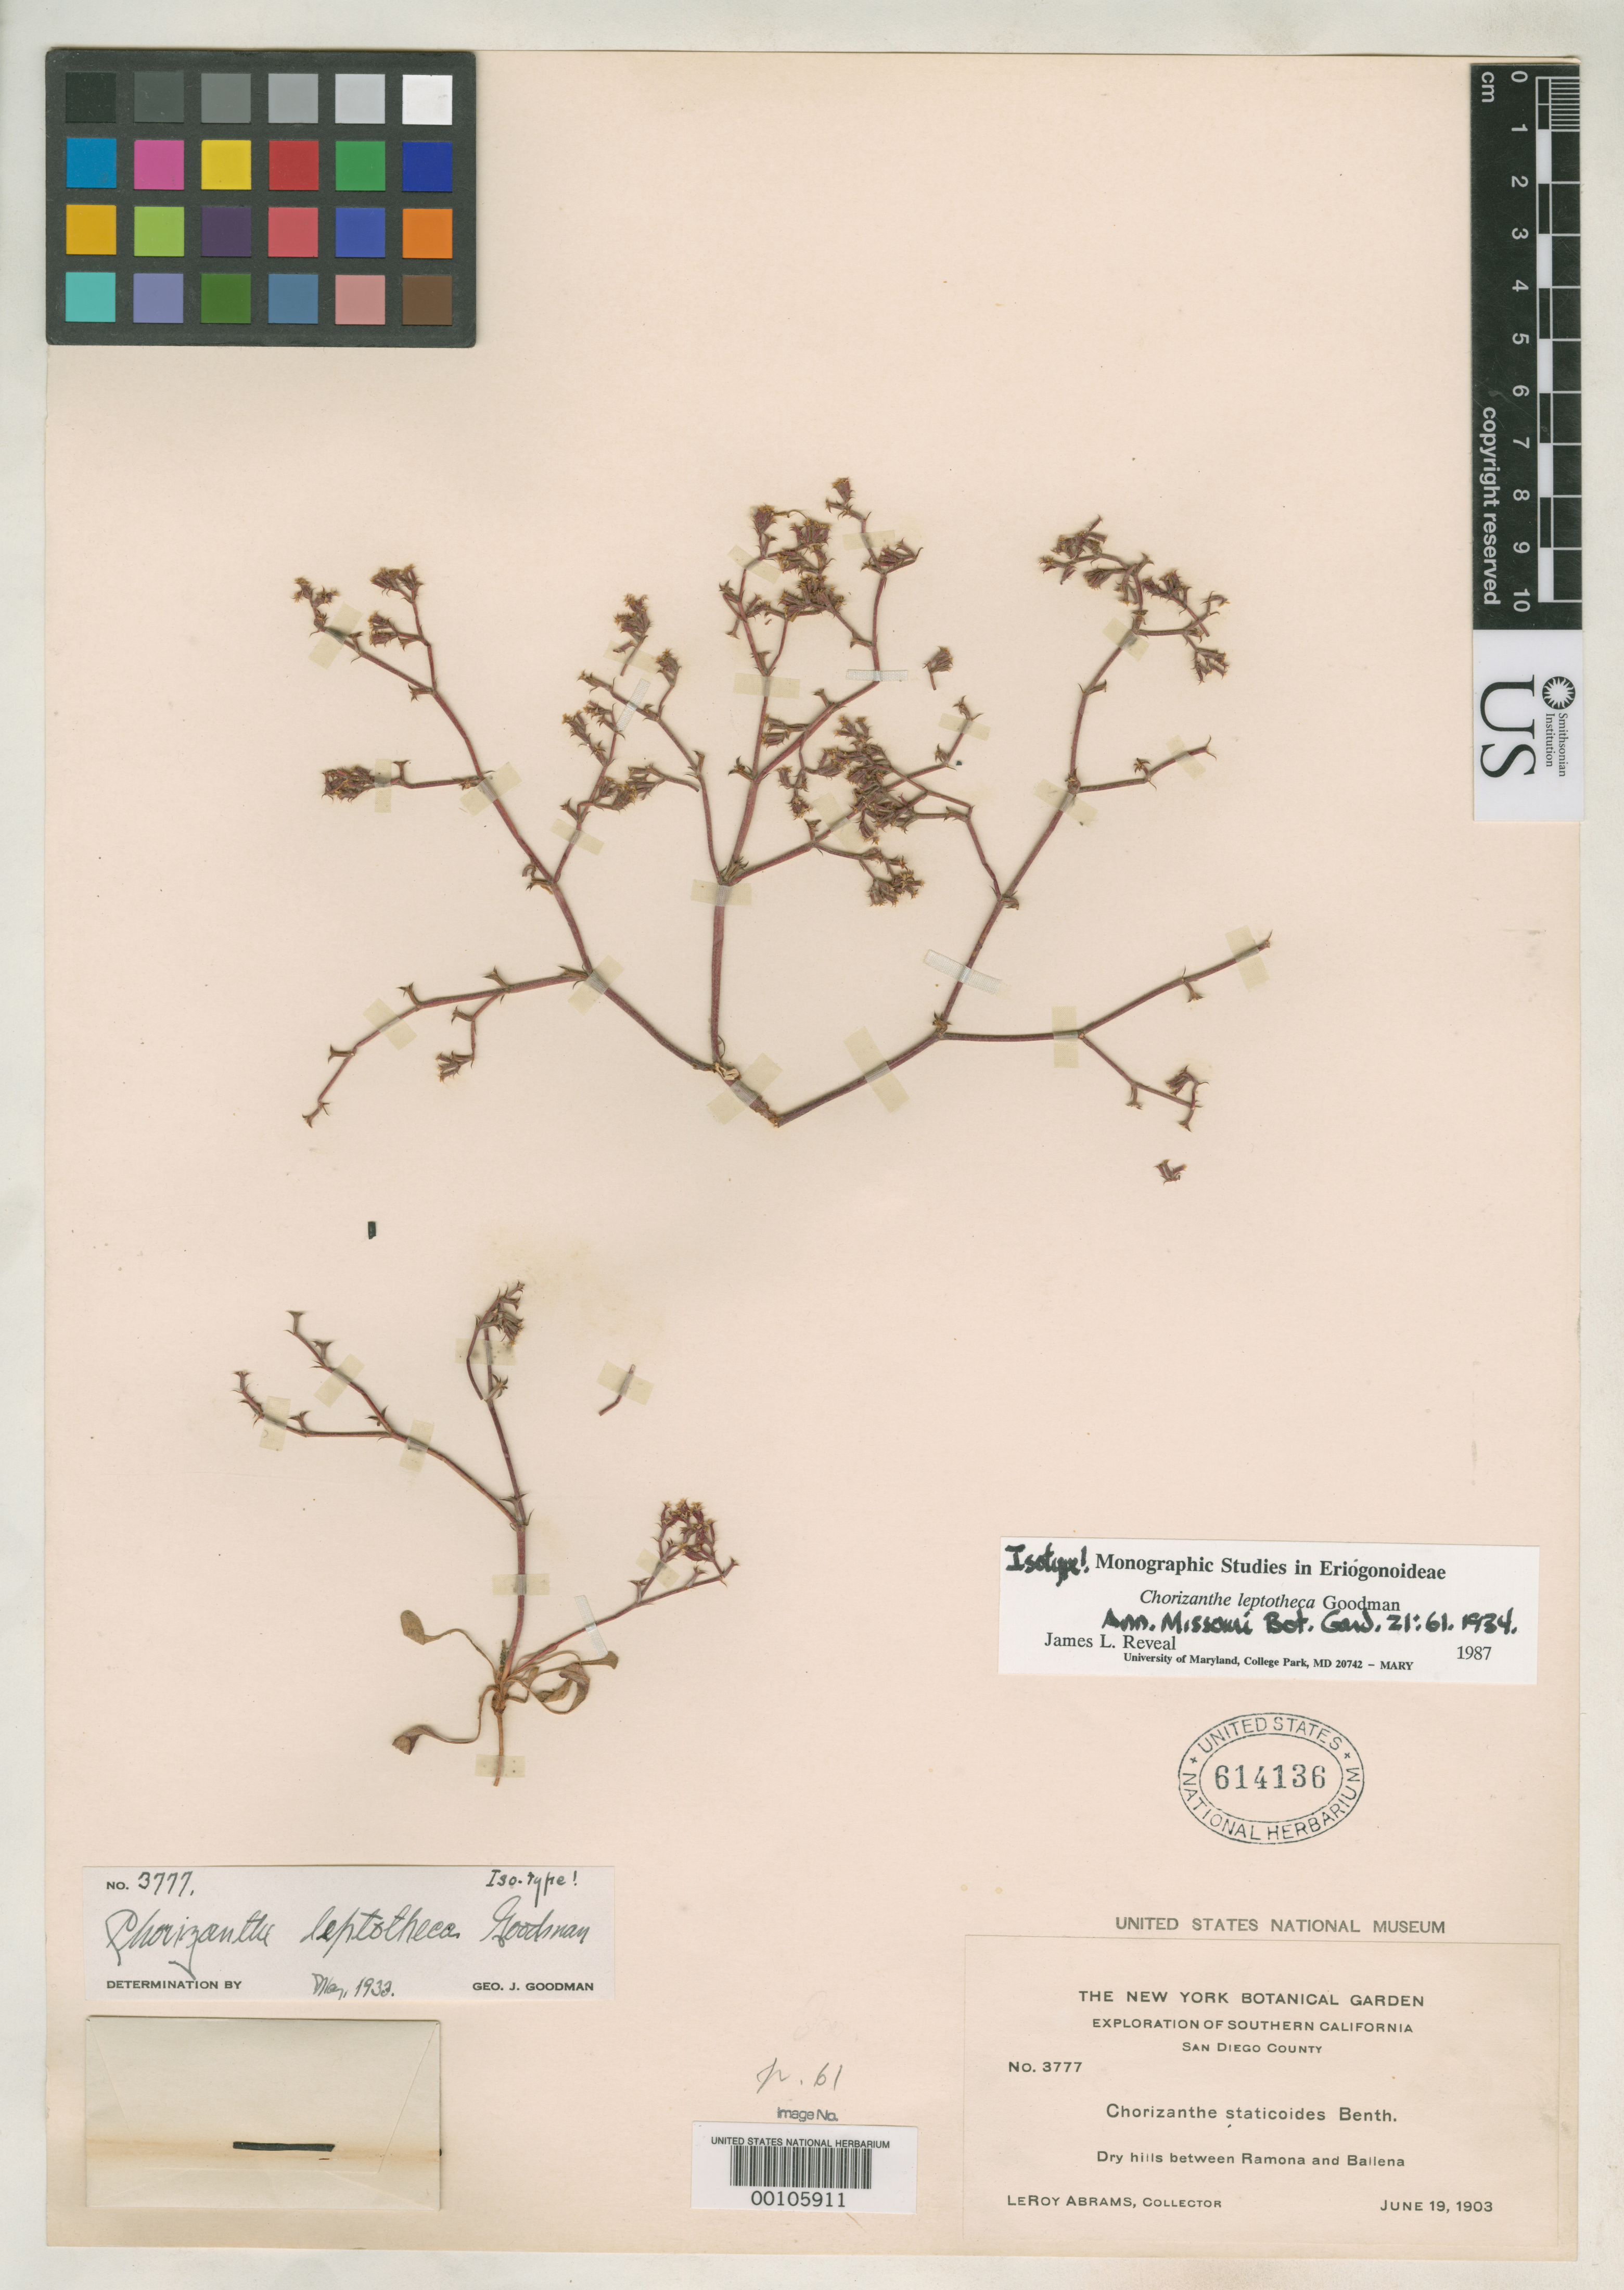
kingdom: Plantae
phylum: Tracheophyta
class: Magnoliopsida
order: Caryophyllales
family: Polygonaceae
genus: Chorizanthe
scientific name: Chorizanthe leptotheca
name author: Goodman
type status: Isotype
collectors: L. Abrams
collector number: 3777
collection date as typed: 19 Jun 1903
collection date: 1903-06-19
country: United States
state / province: California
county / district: San Diego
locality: Between Ramona and Ballena.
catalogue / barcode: US 614136